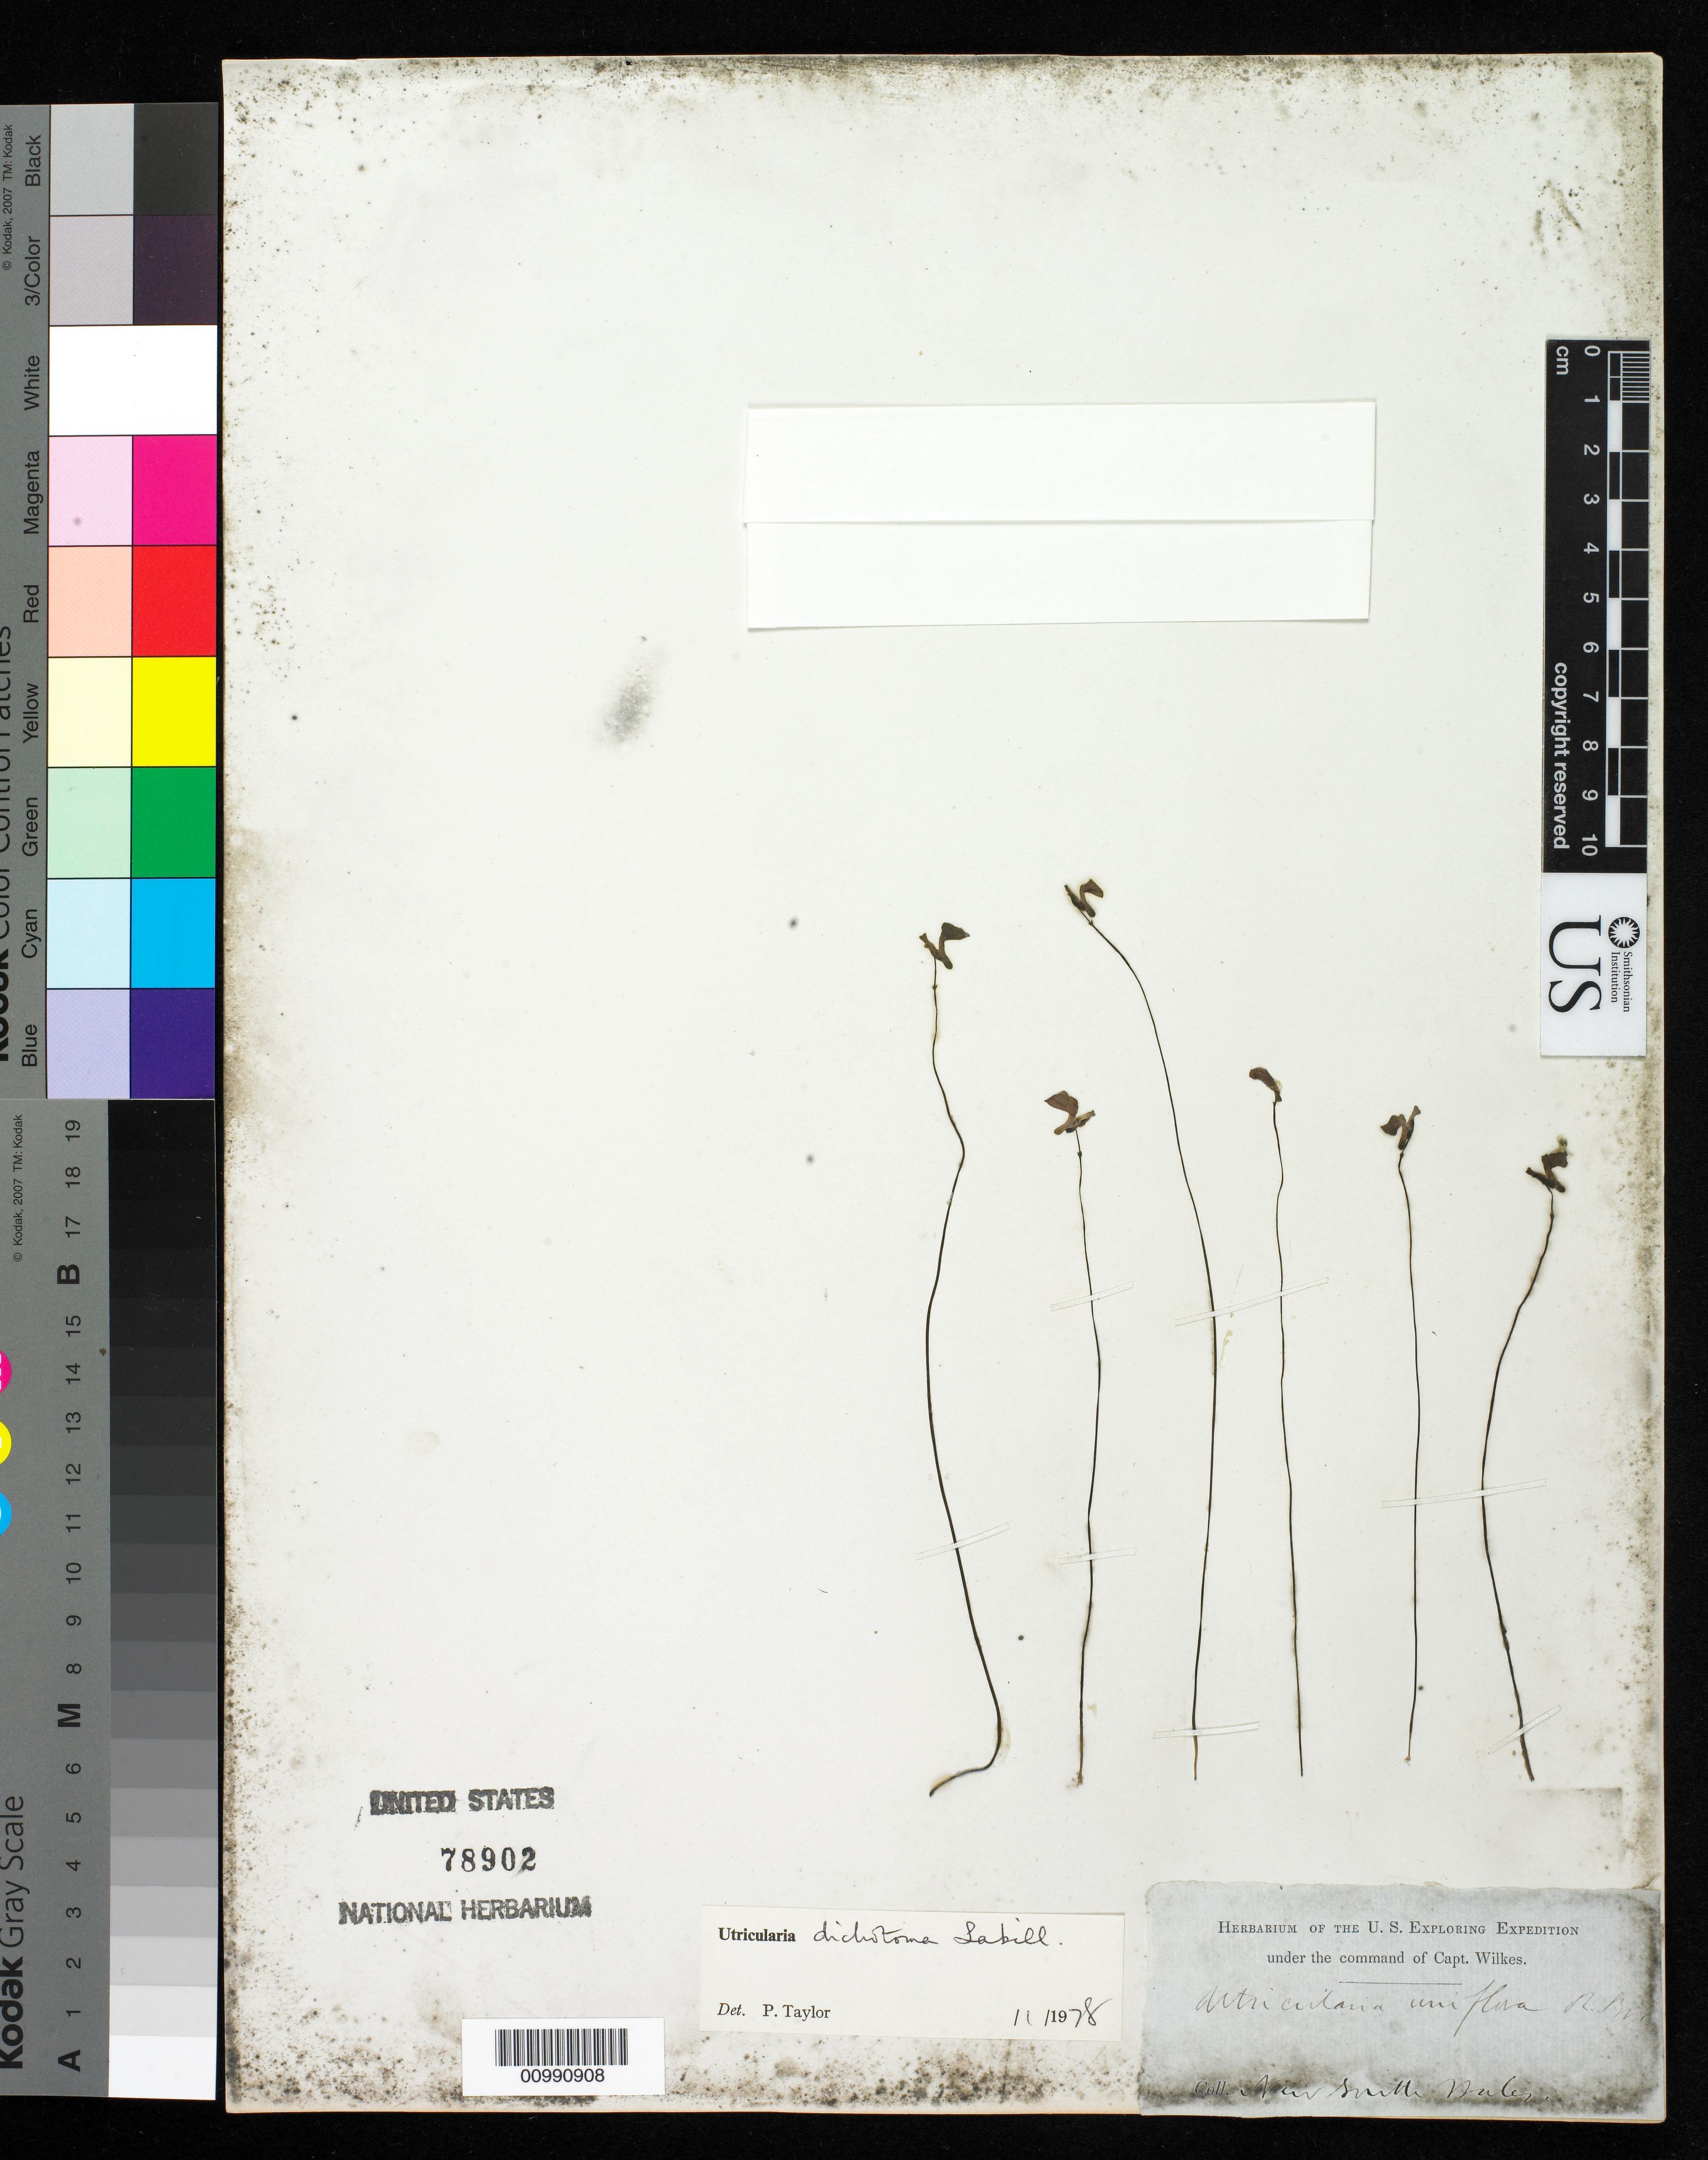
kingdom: Plantae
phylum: Tracheophyta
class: Magnoliopsida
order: Lamiales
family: Lentibulariaceae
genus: Utricularia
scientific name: Utricularia dichotoma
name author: Labill.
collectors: Wilkes Explor. Exped.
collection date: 1838/1842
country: Australia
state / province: New South Wales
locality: New South Wales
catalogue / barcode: US 78902